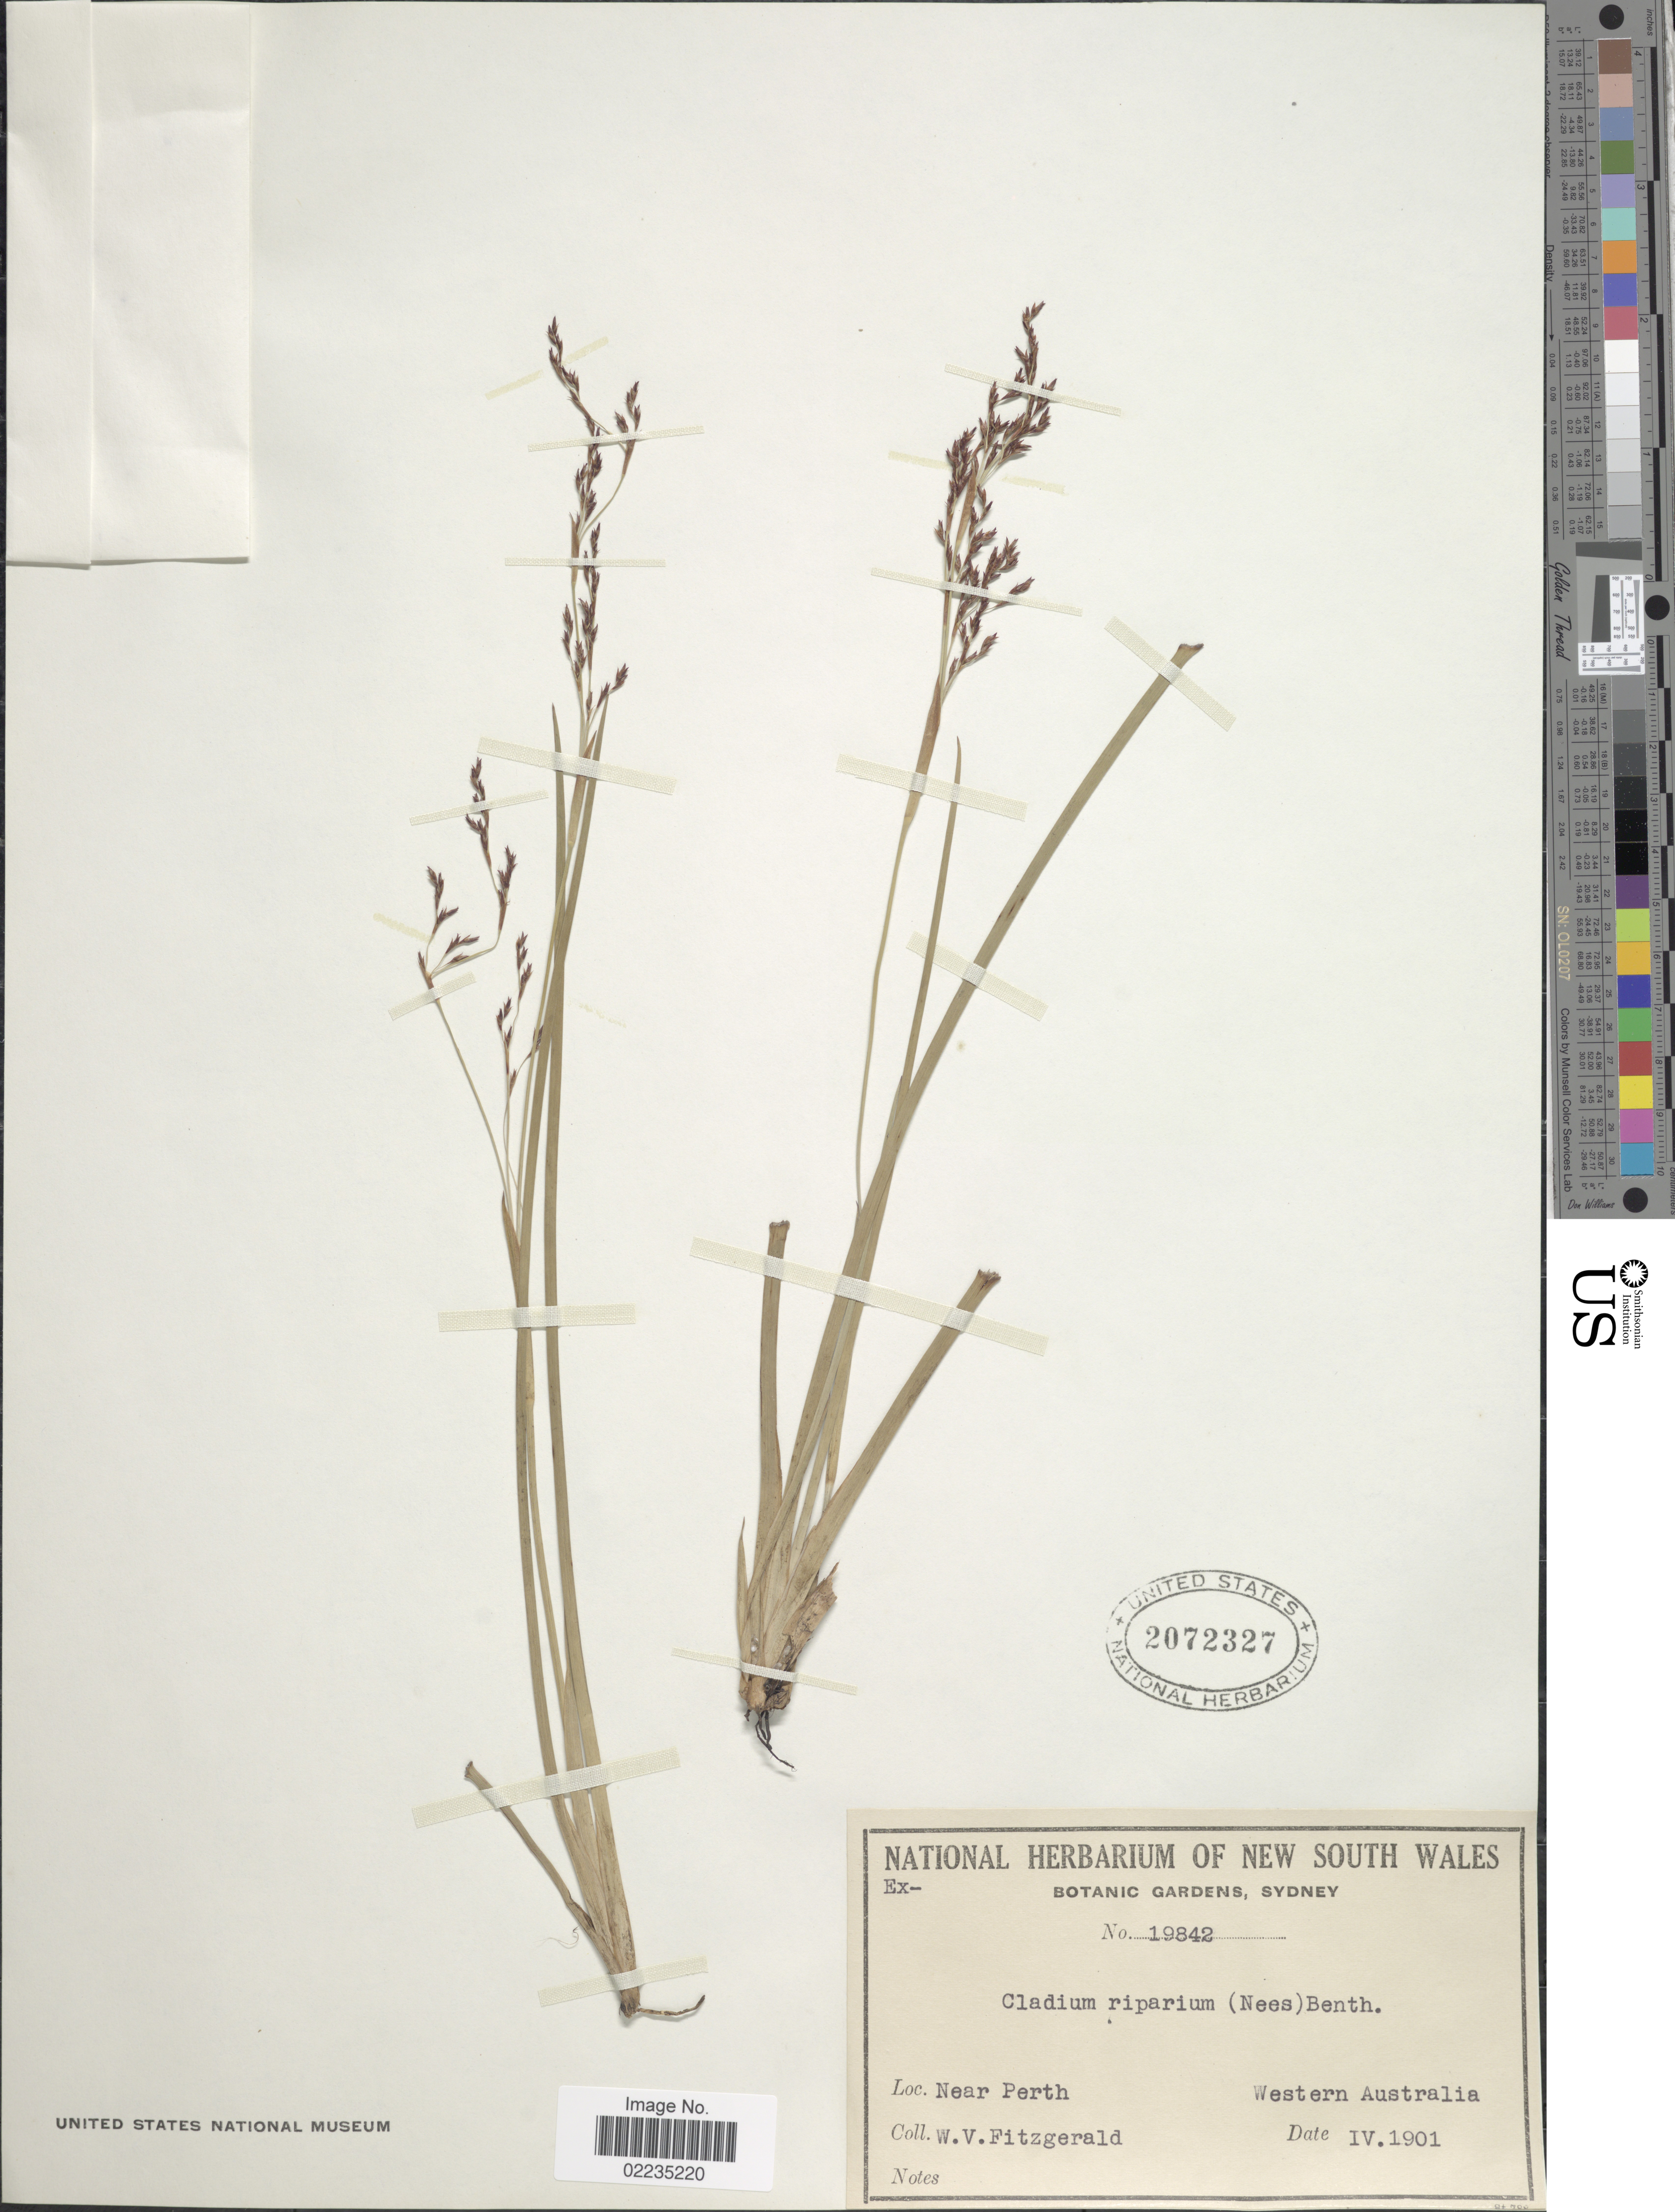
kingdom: Plantae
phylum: Tracheophyta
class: Liliopsida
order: Poales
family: Cyperaceae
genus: Machaerina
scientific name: Machaerina laxa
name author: (Nees) T. Koyama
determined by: Strong, Mark T., (BOT), Smithsonian Institution - National Museum of Natural History (UNITED STATES)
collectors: W. Fitzgerald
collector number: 19842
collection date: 1901-04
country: Australia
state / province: Western Australia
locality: Near Perth, Western Australia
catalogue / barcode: US 2072327